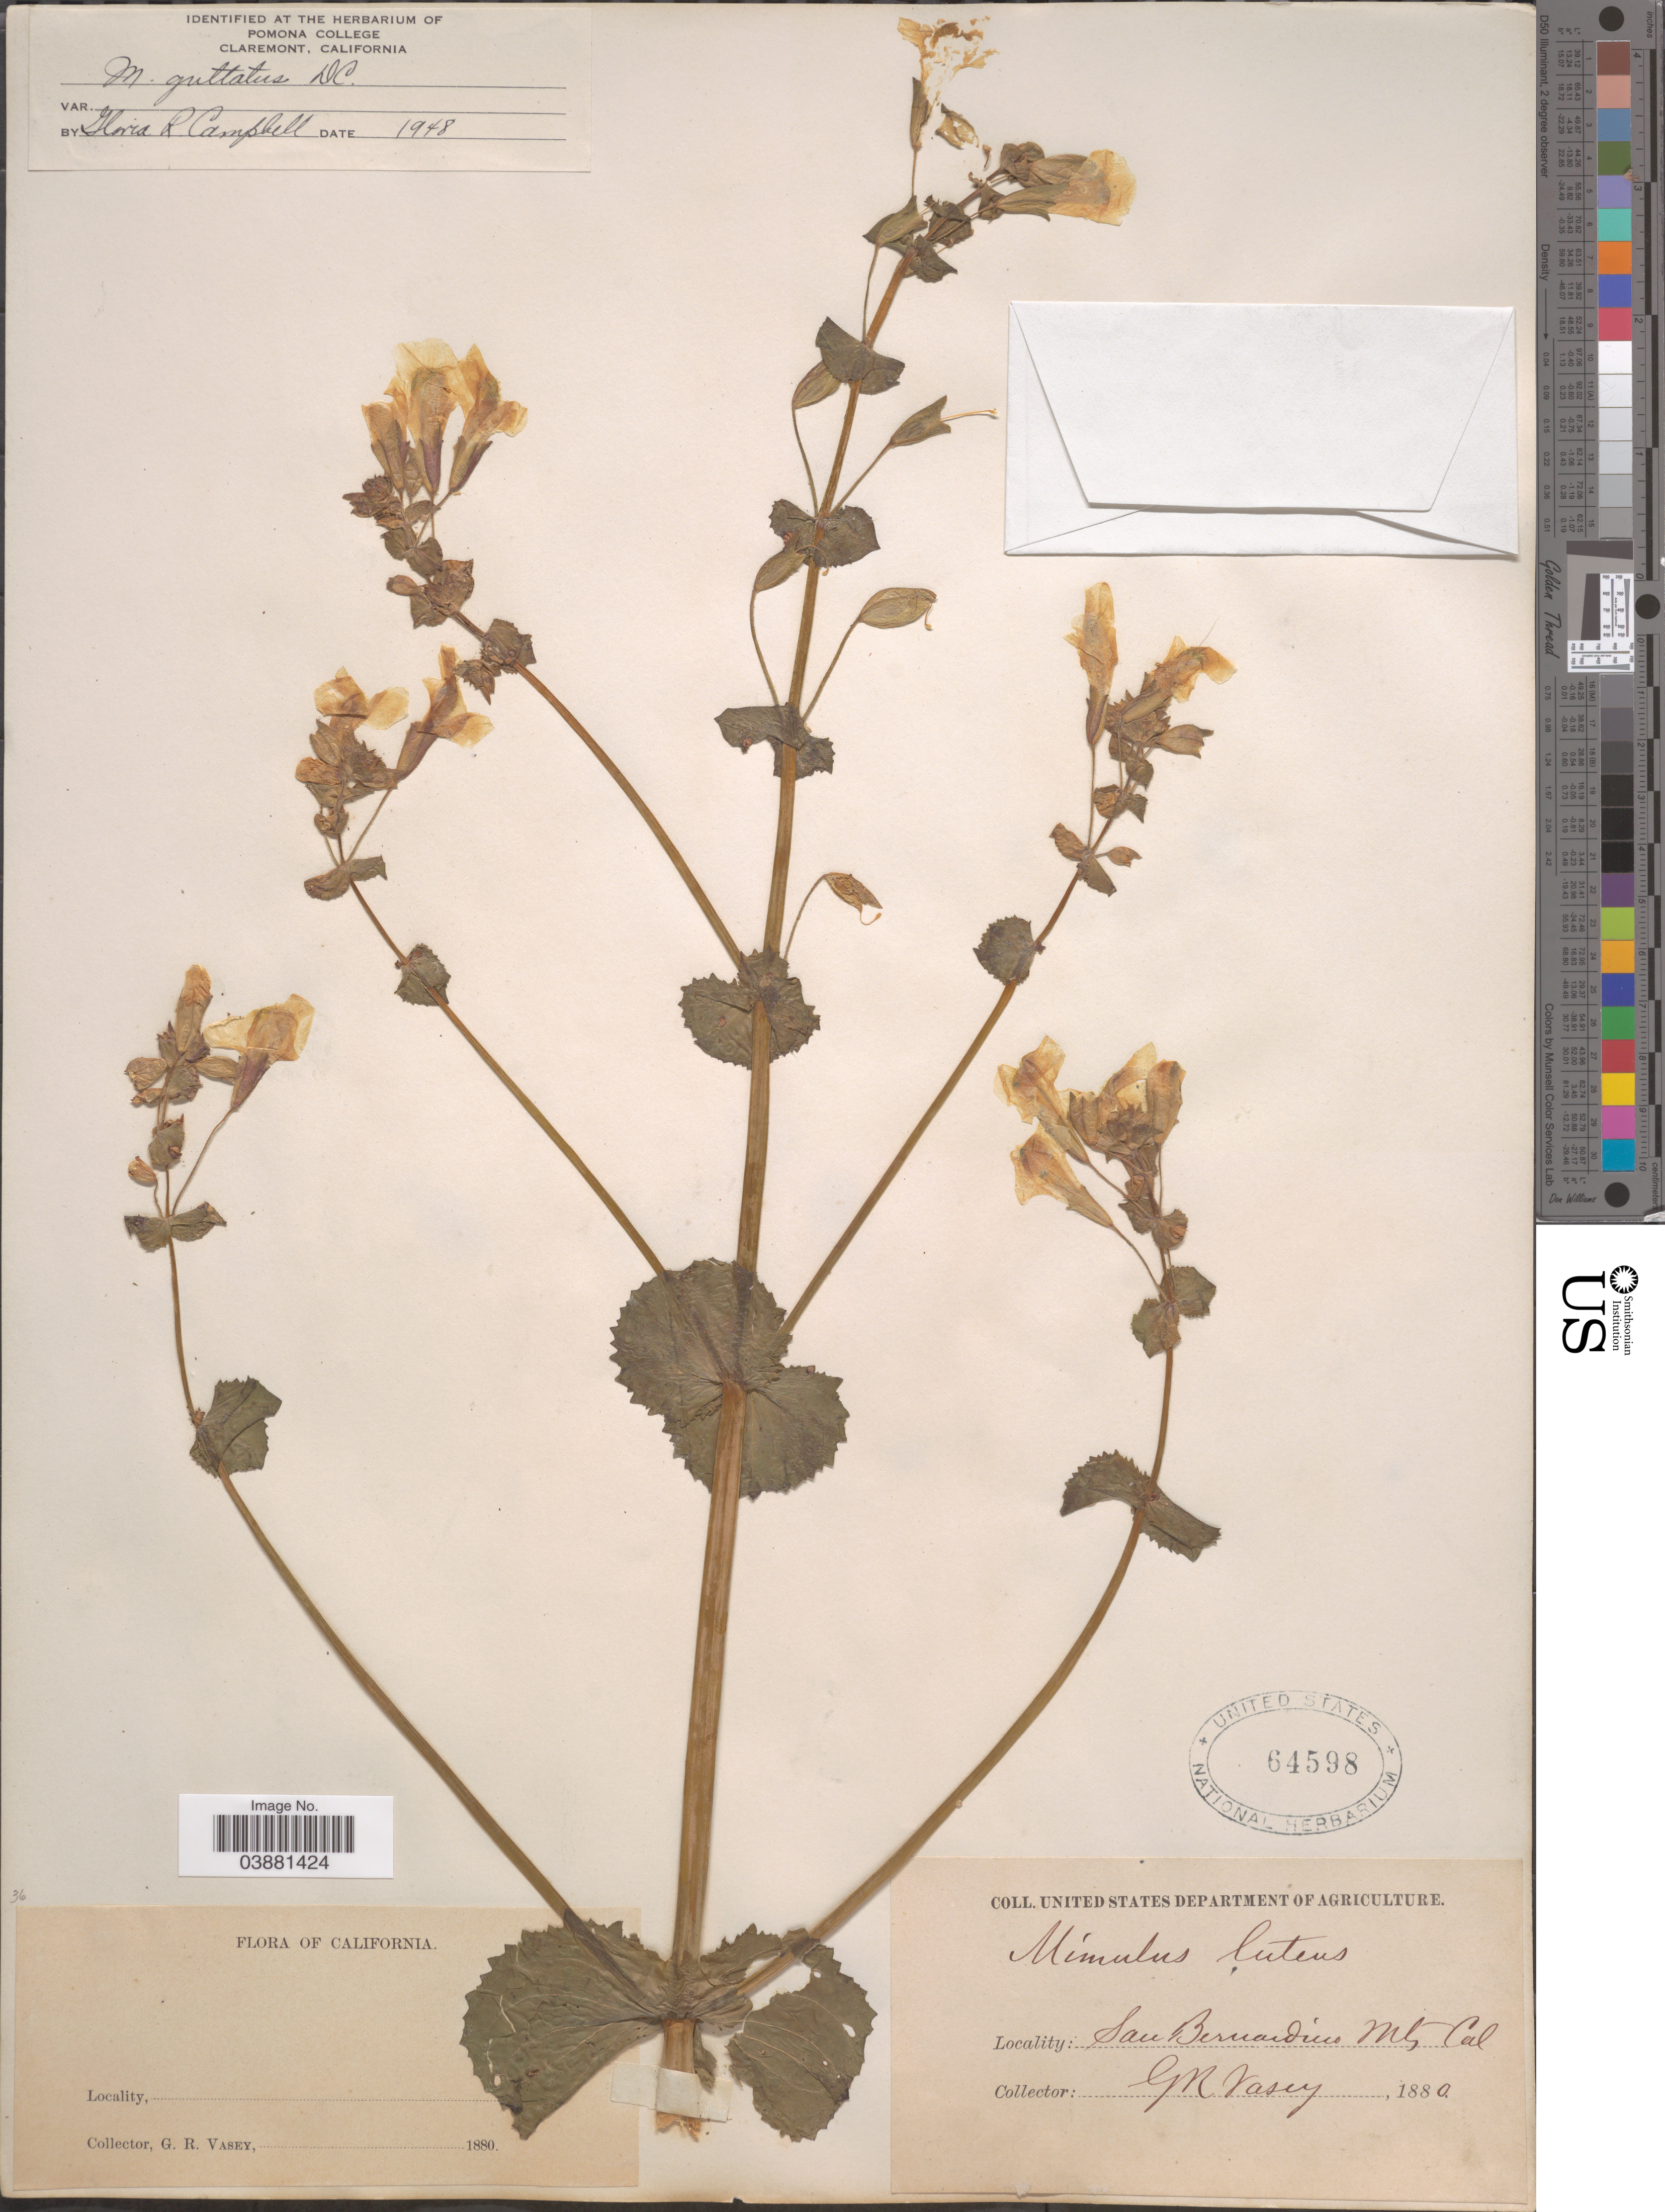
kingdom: Plantae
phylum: Tracheophyta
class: Magnoliopsida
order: Lamiales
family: Phrymaceae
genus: Mimulus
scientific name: Mimulus guttatus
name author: DC.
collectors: G. R. Vasey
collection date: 1880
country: United States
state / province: California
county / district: San Bernardino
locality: San Bernardino Mt.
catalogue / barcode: US 64598